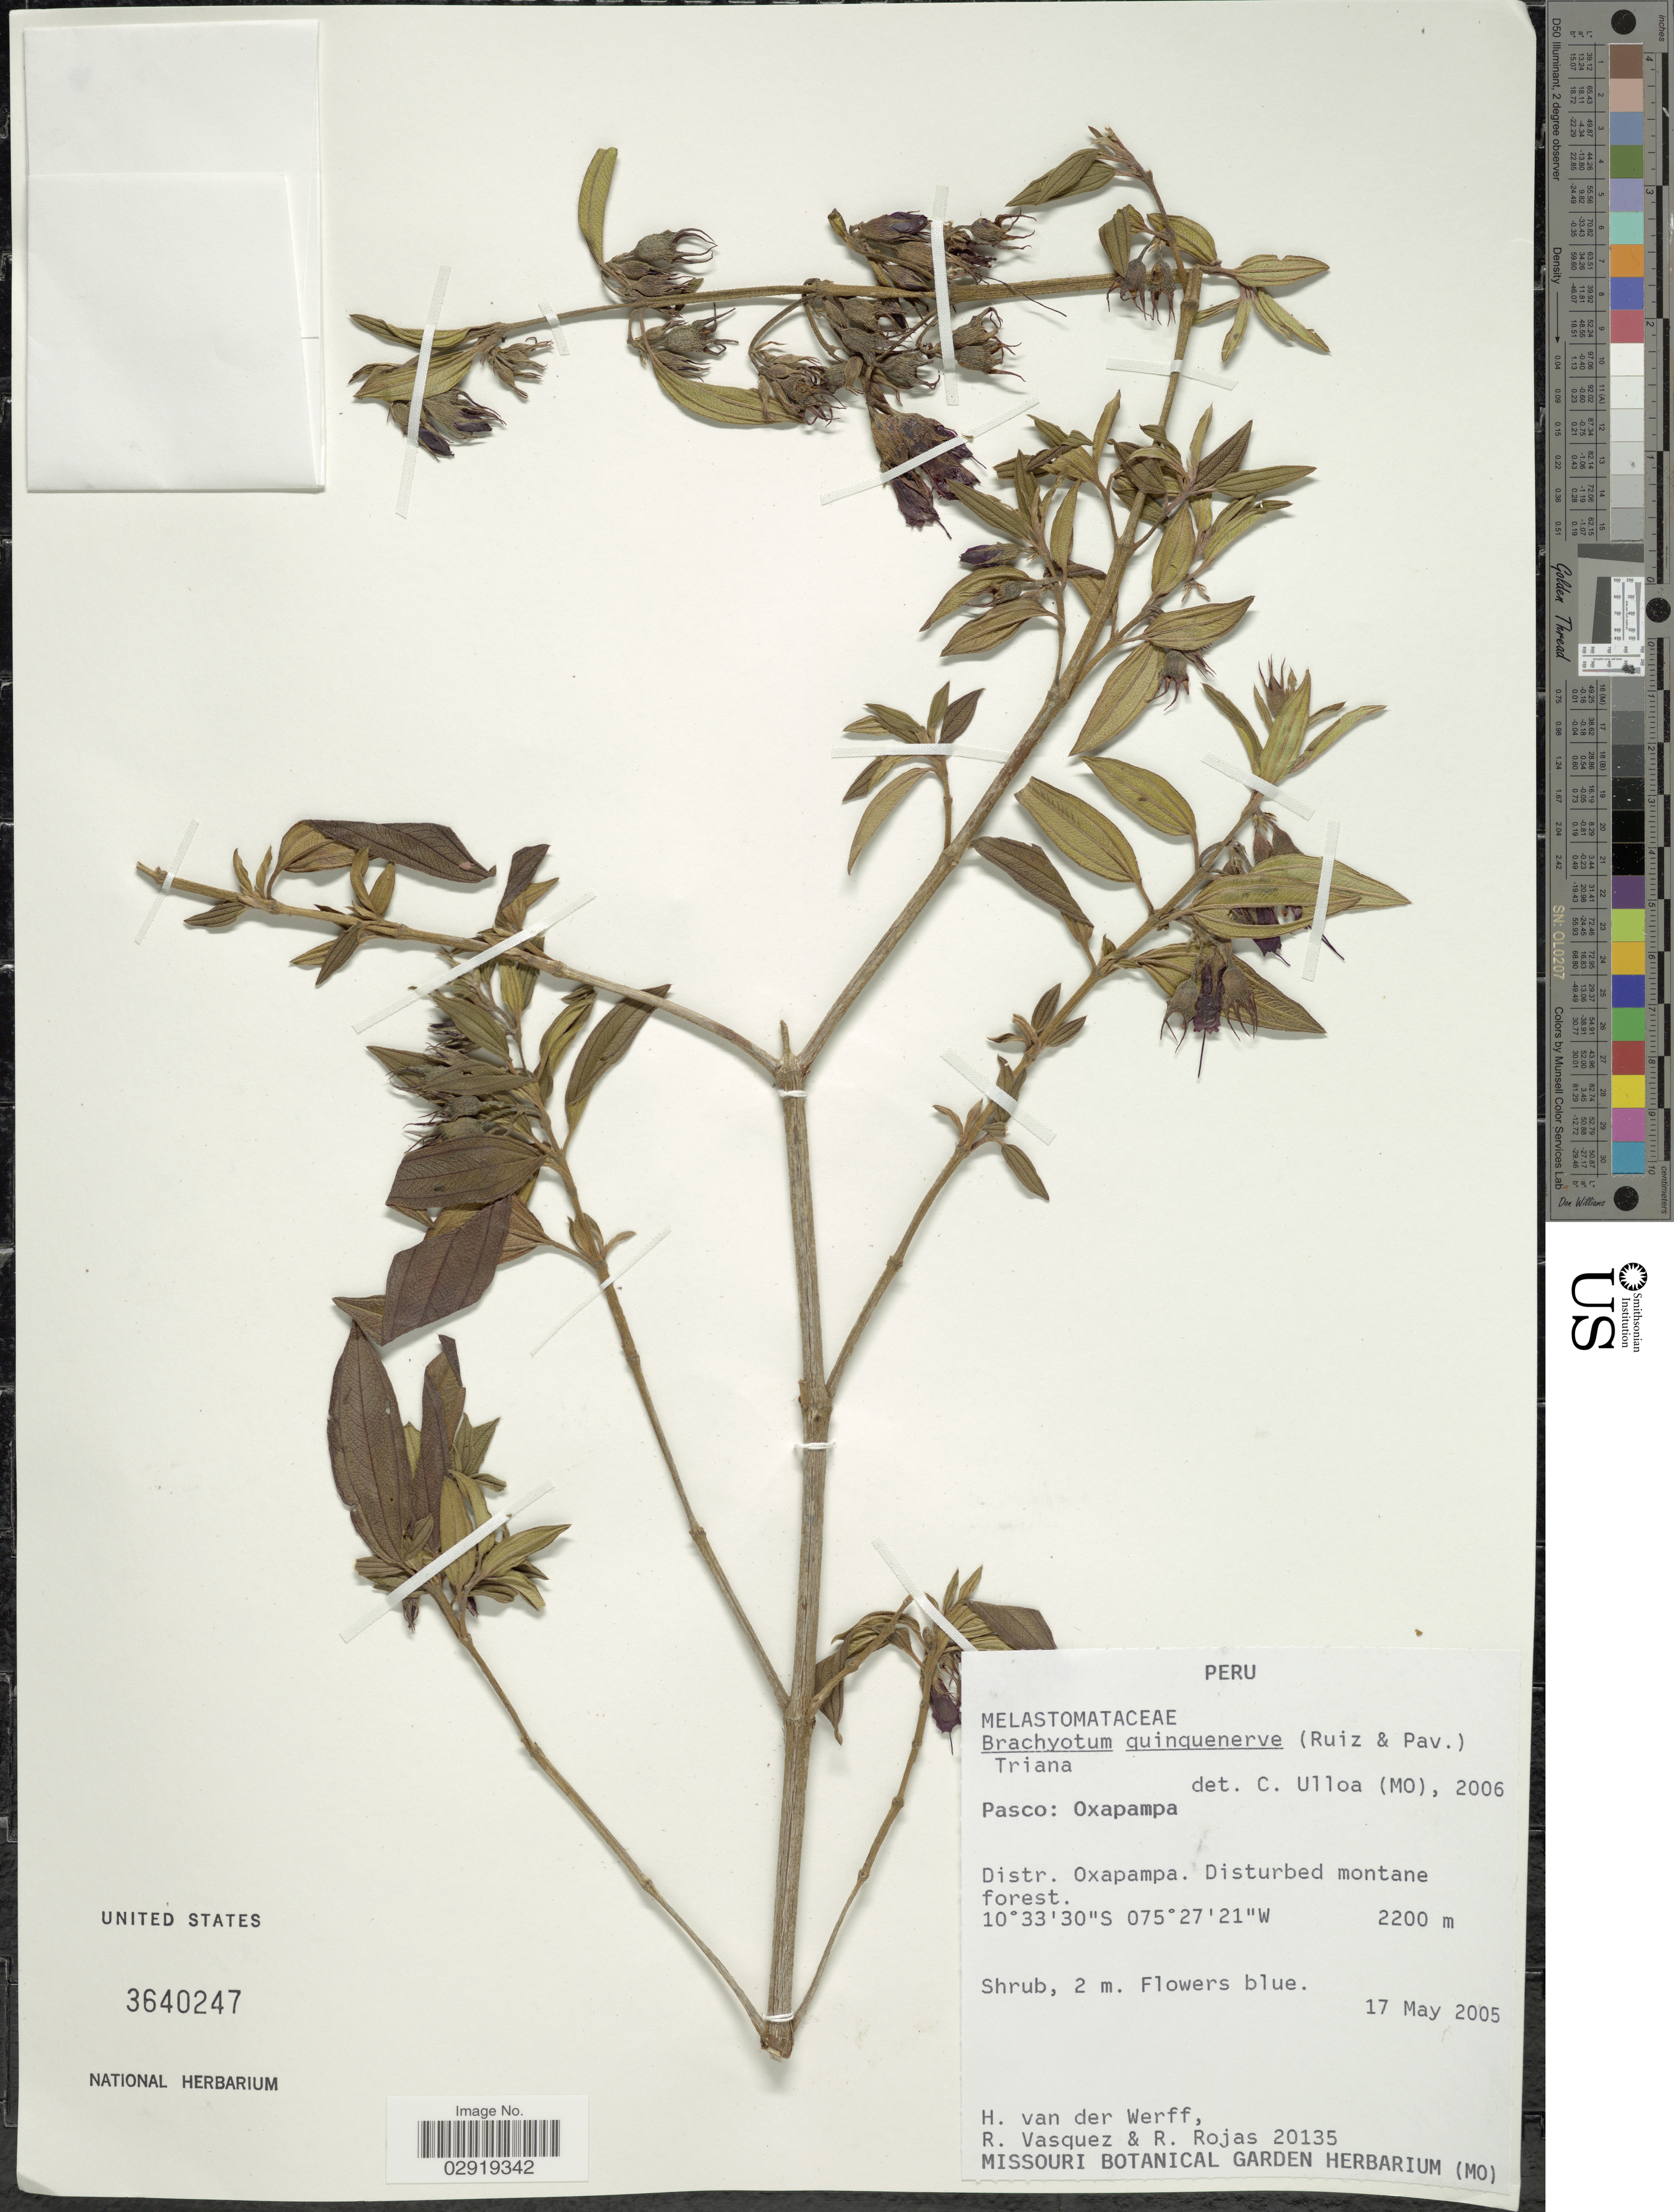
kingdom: Plantae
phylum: Tracheophyta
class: Magnoliopsida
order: Myrtales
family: Melastomataceae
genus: Brachyotum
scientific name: Brachyotum quinquenerve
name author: (Ruiz & Pav.) Triana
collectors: H. van der Werff, R. Vasquez & R. Rojas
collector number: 20135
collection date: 2005-05-17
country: Peru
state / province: Pasco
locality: Oxapampa. Distr. Oxapampa.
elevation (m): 2200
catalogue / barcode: US 3640247